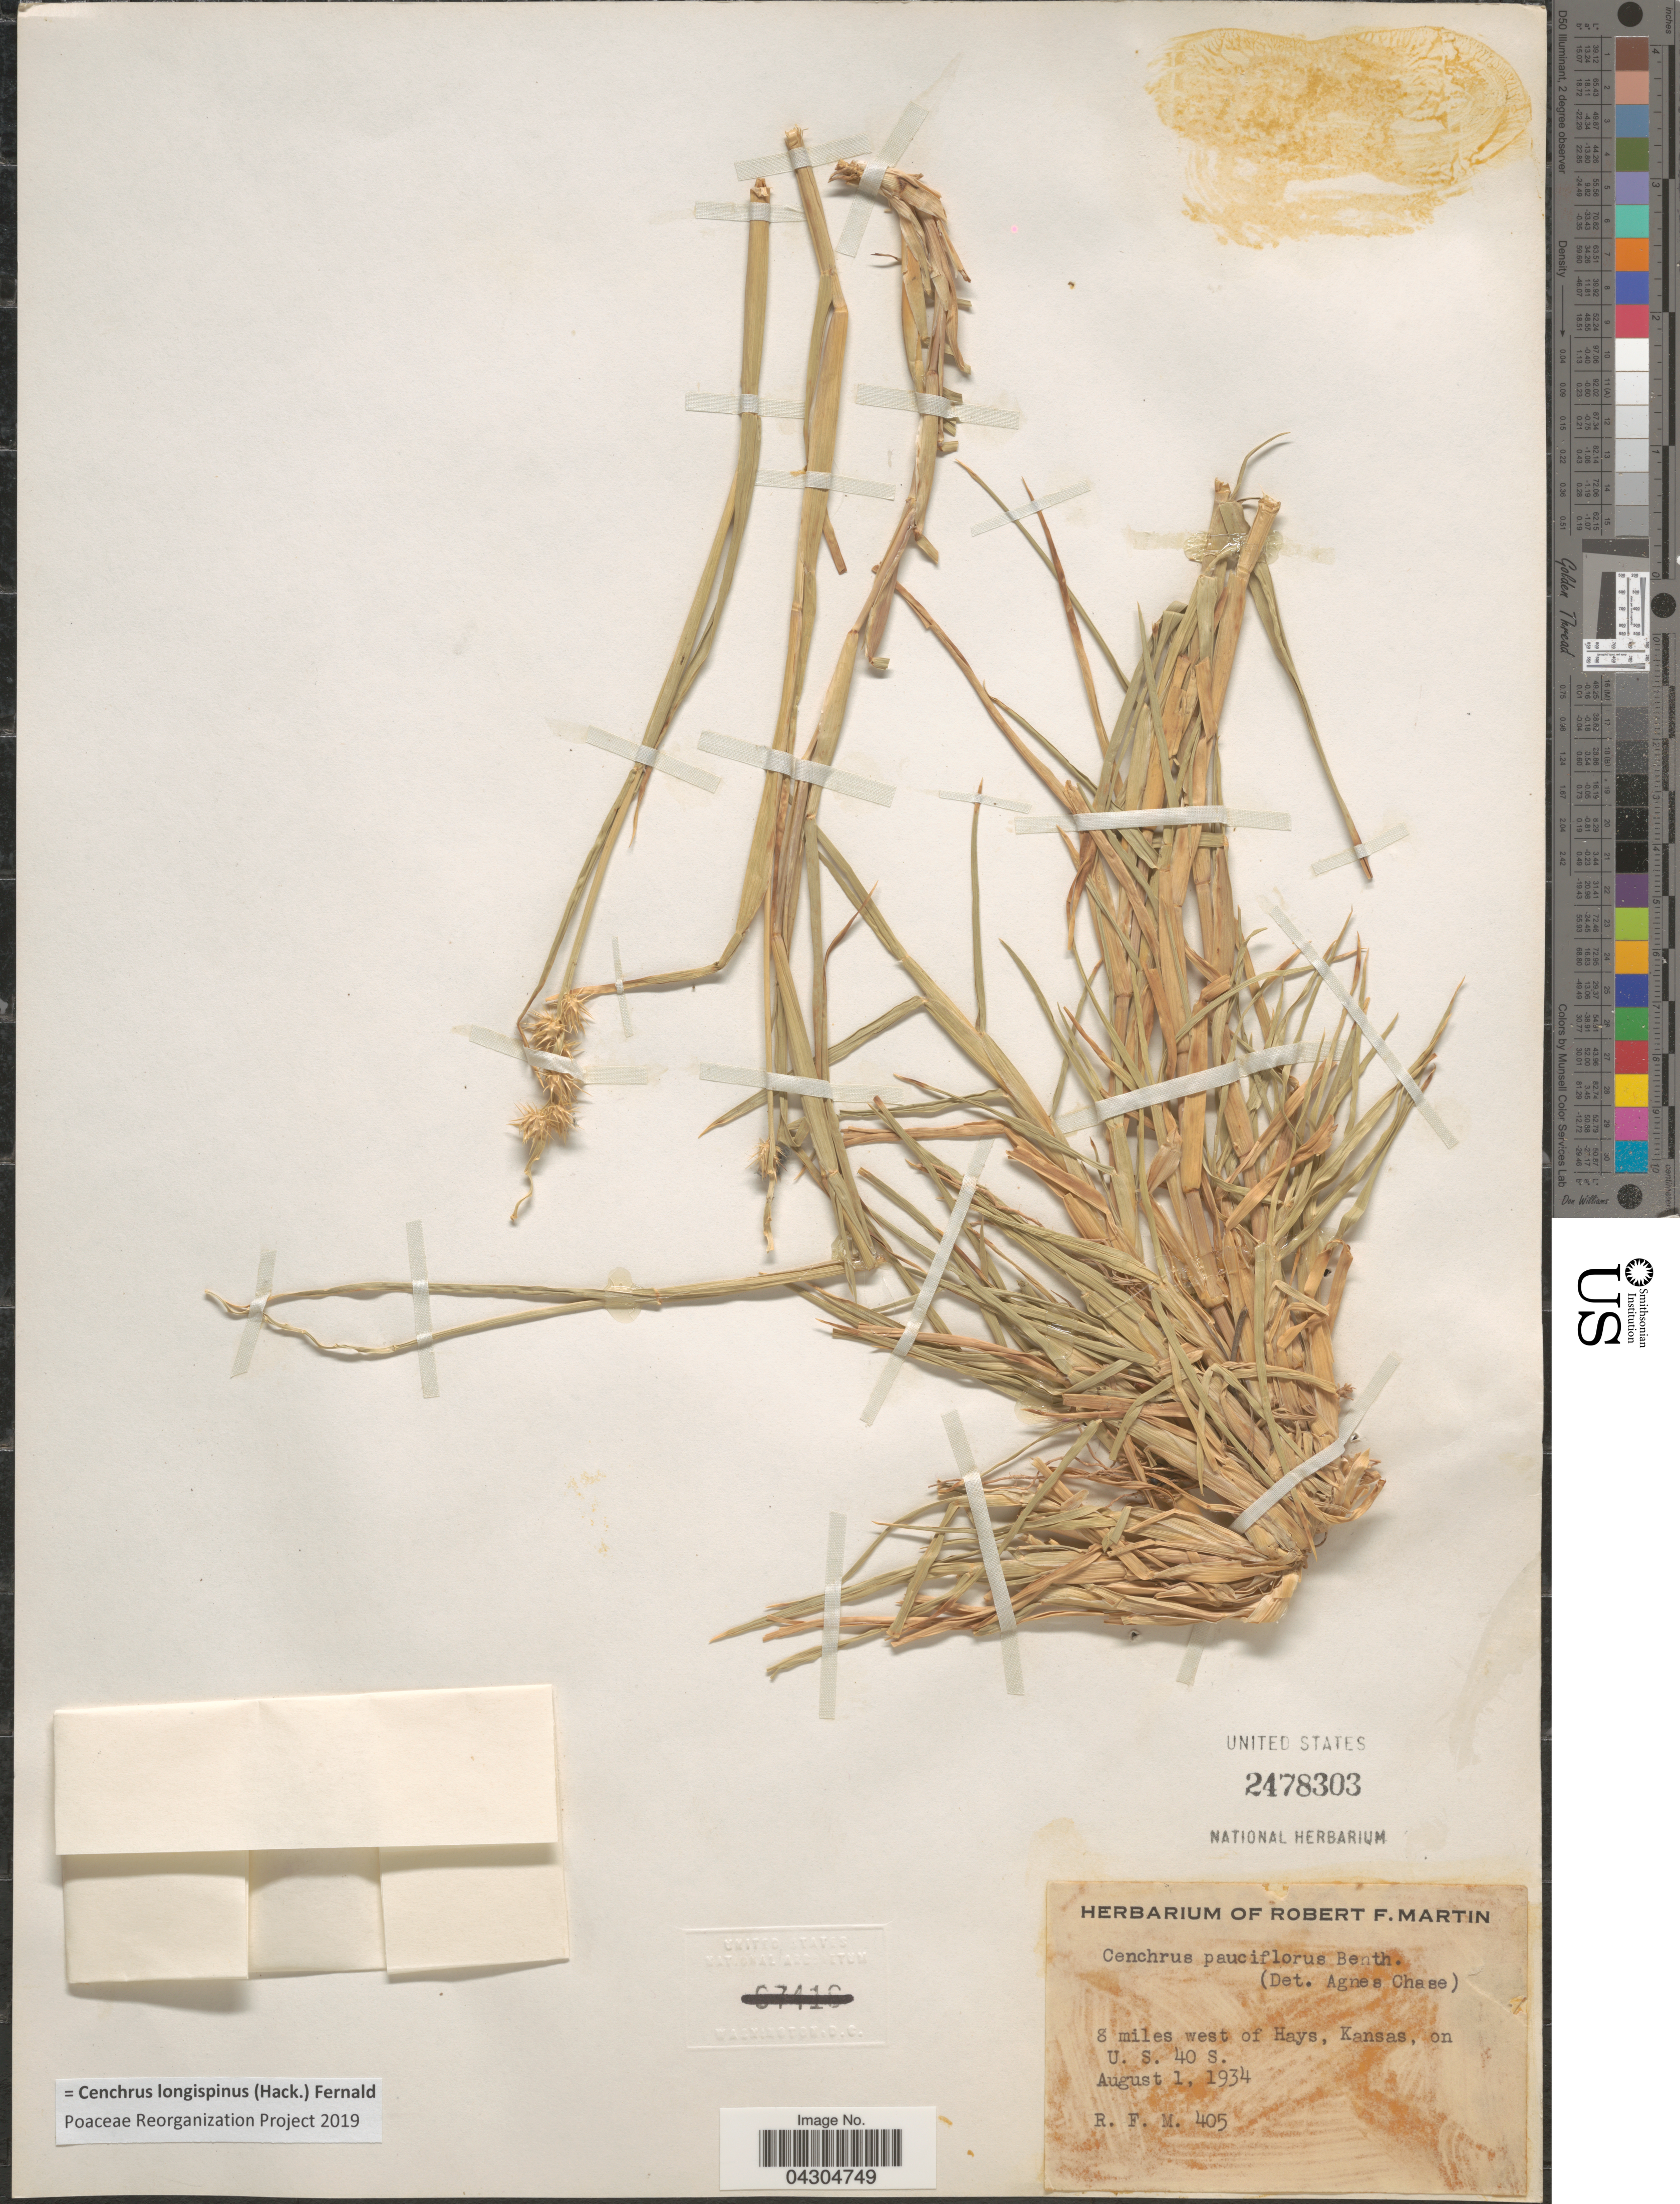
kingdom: Plantae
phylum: Tracheophyta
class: Liliopsida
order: Poales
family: Poaceae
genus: Cenchrus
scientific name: Cenchrus longispinus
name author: (Hack.) Fernald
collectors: R. F. Martin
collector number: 405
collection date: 1934-08-01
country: United States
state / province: Kansas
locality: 8 miles west of Hays, on U. S. 40 S.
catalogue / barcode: US 2478303